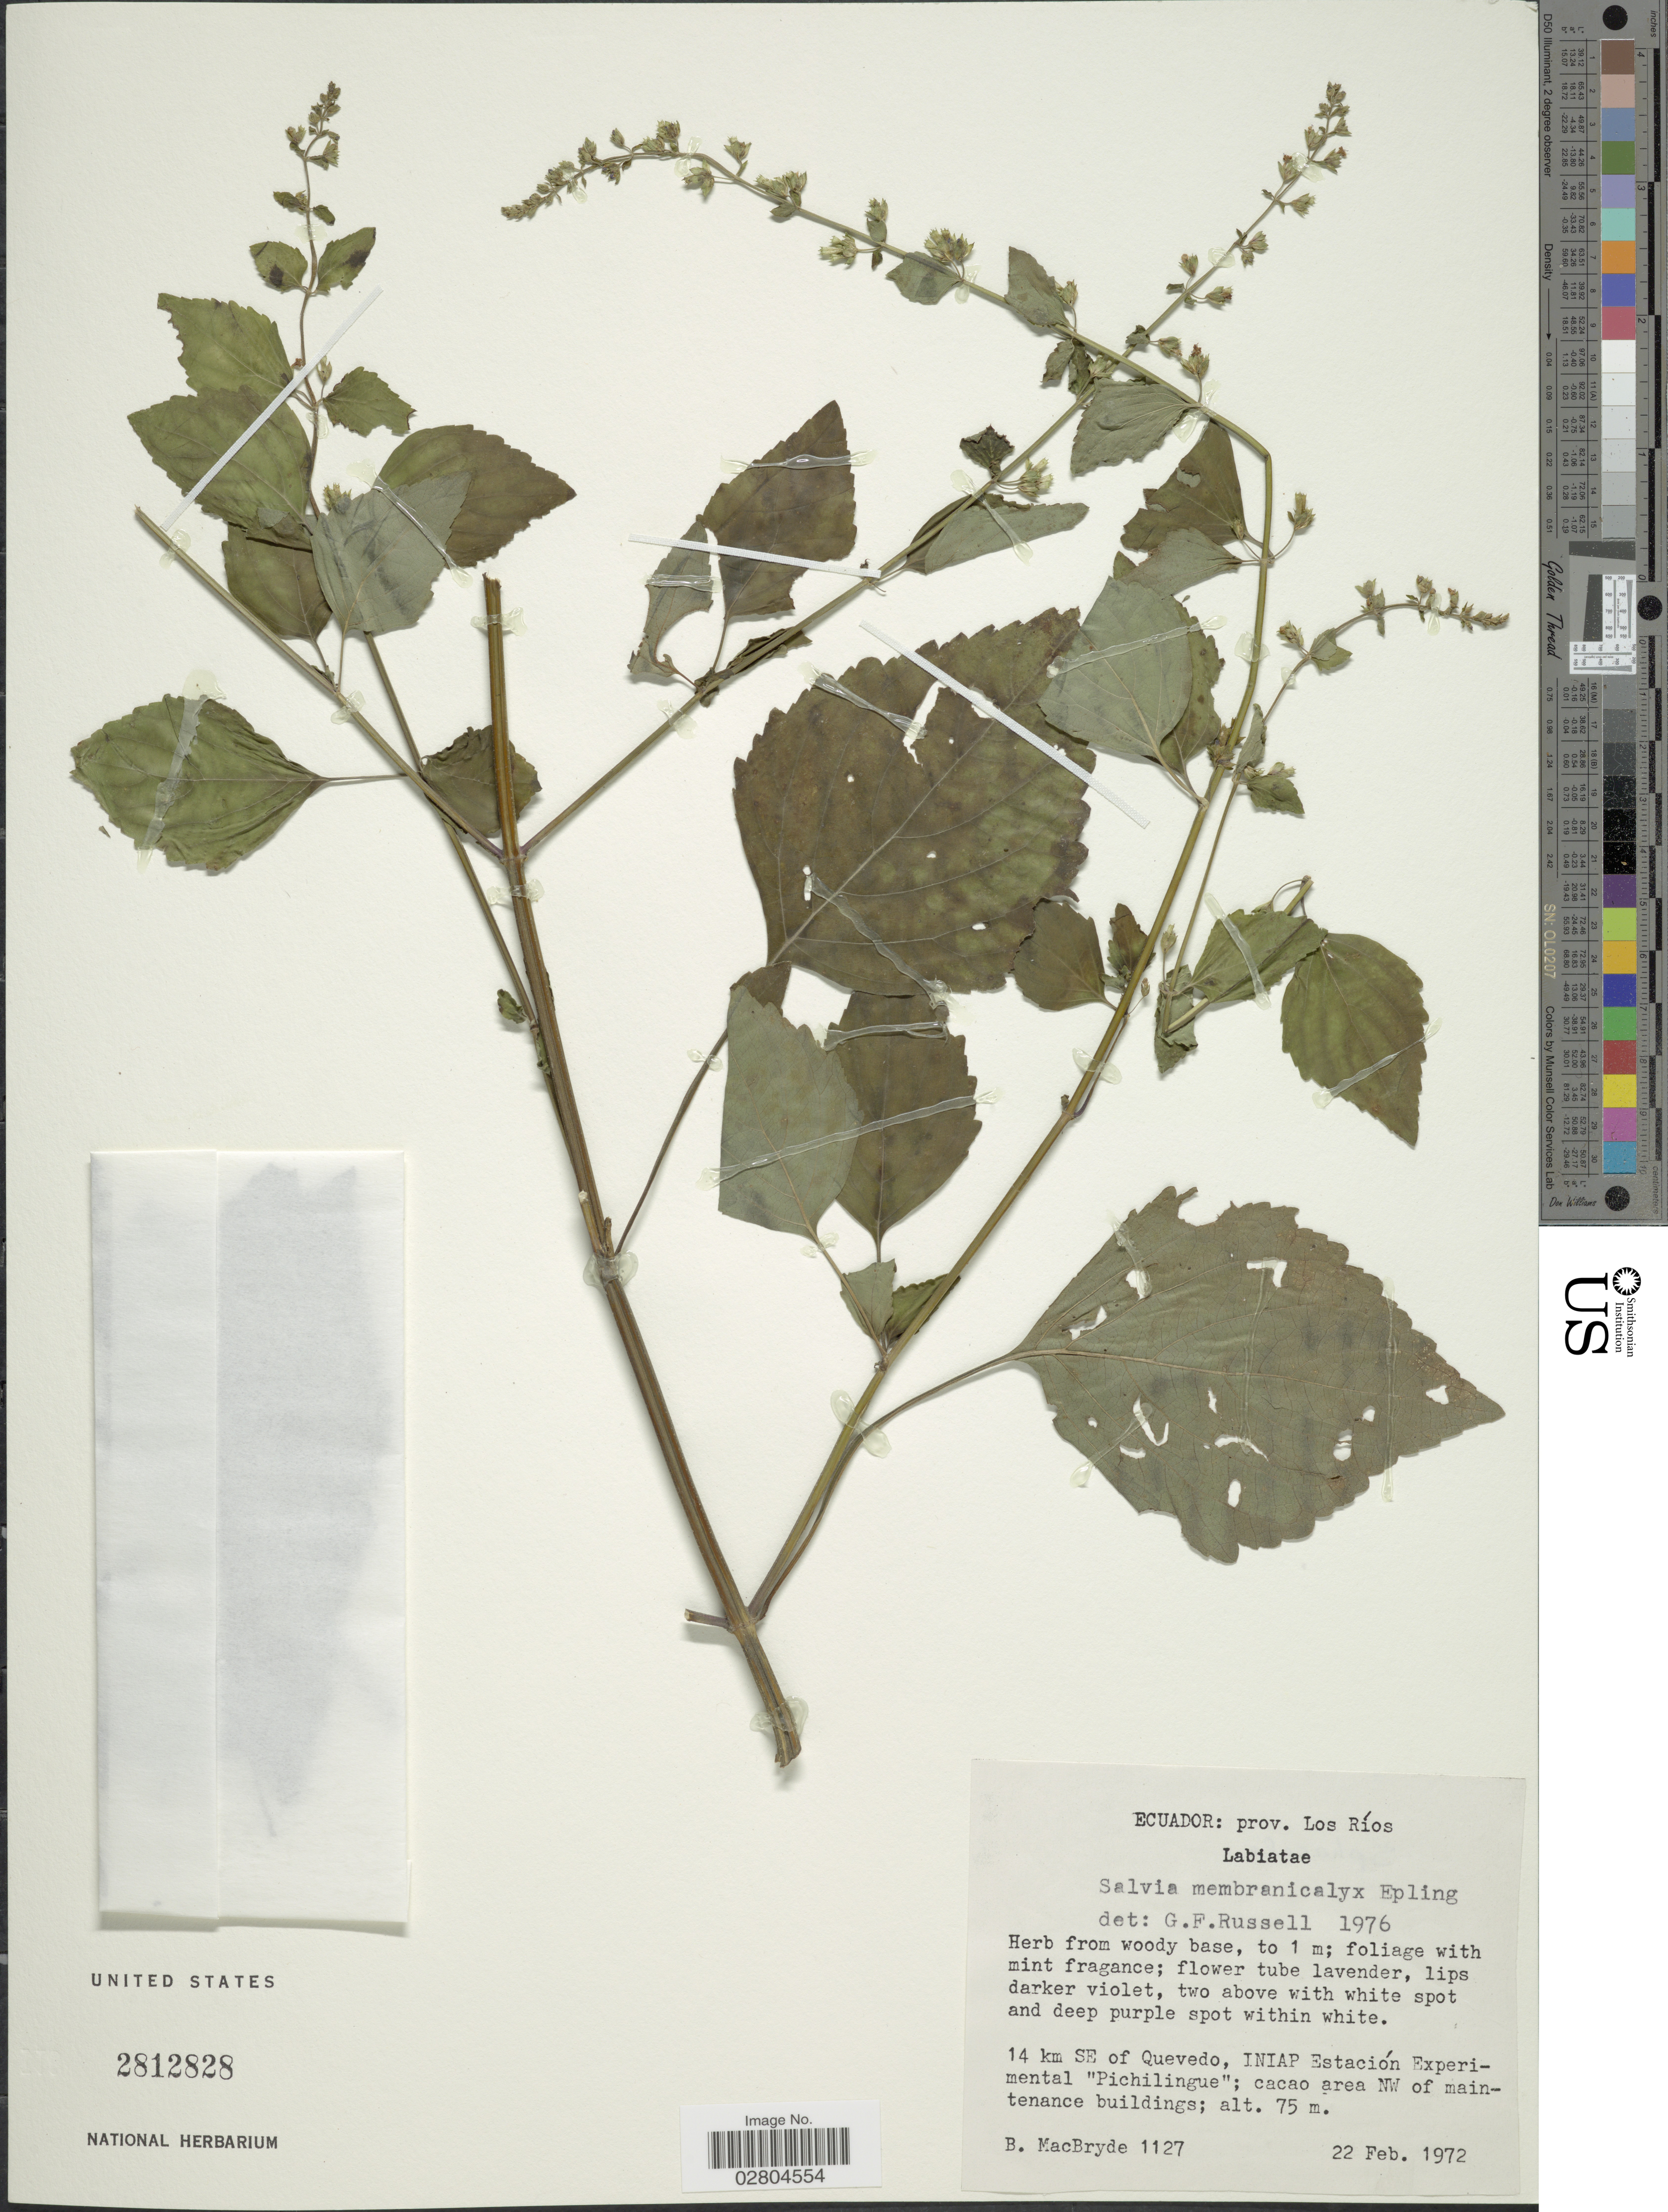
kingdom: Plantae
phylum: Tracheophyta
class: Magnoliopsida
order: Lamiales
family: Lamiaceae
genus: Salvia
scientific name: Salvia membranicalyx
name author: Epling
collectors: B. MacBryde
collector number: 1127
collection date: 1972-02-22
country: Ecuador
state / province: Los Ríos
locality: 14 km SE of Quevedo, INIAP Estación Experimental 'Pichilingue'; cacao area NW of maintenance buildings.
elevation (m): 75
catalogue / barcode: US 2812828